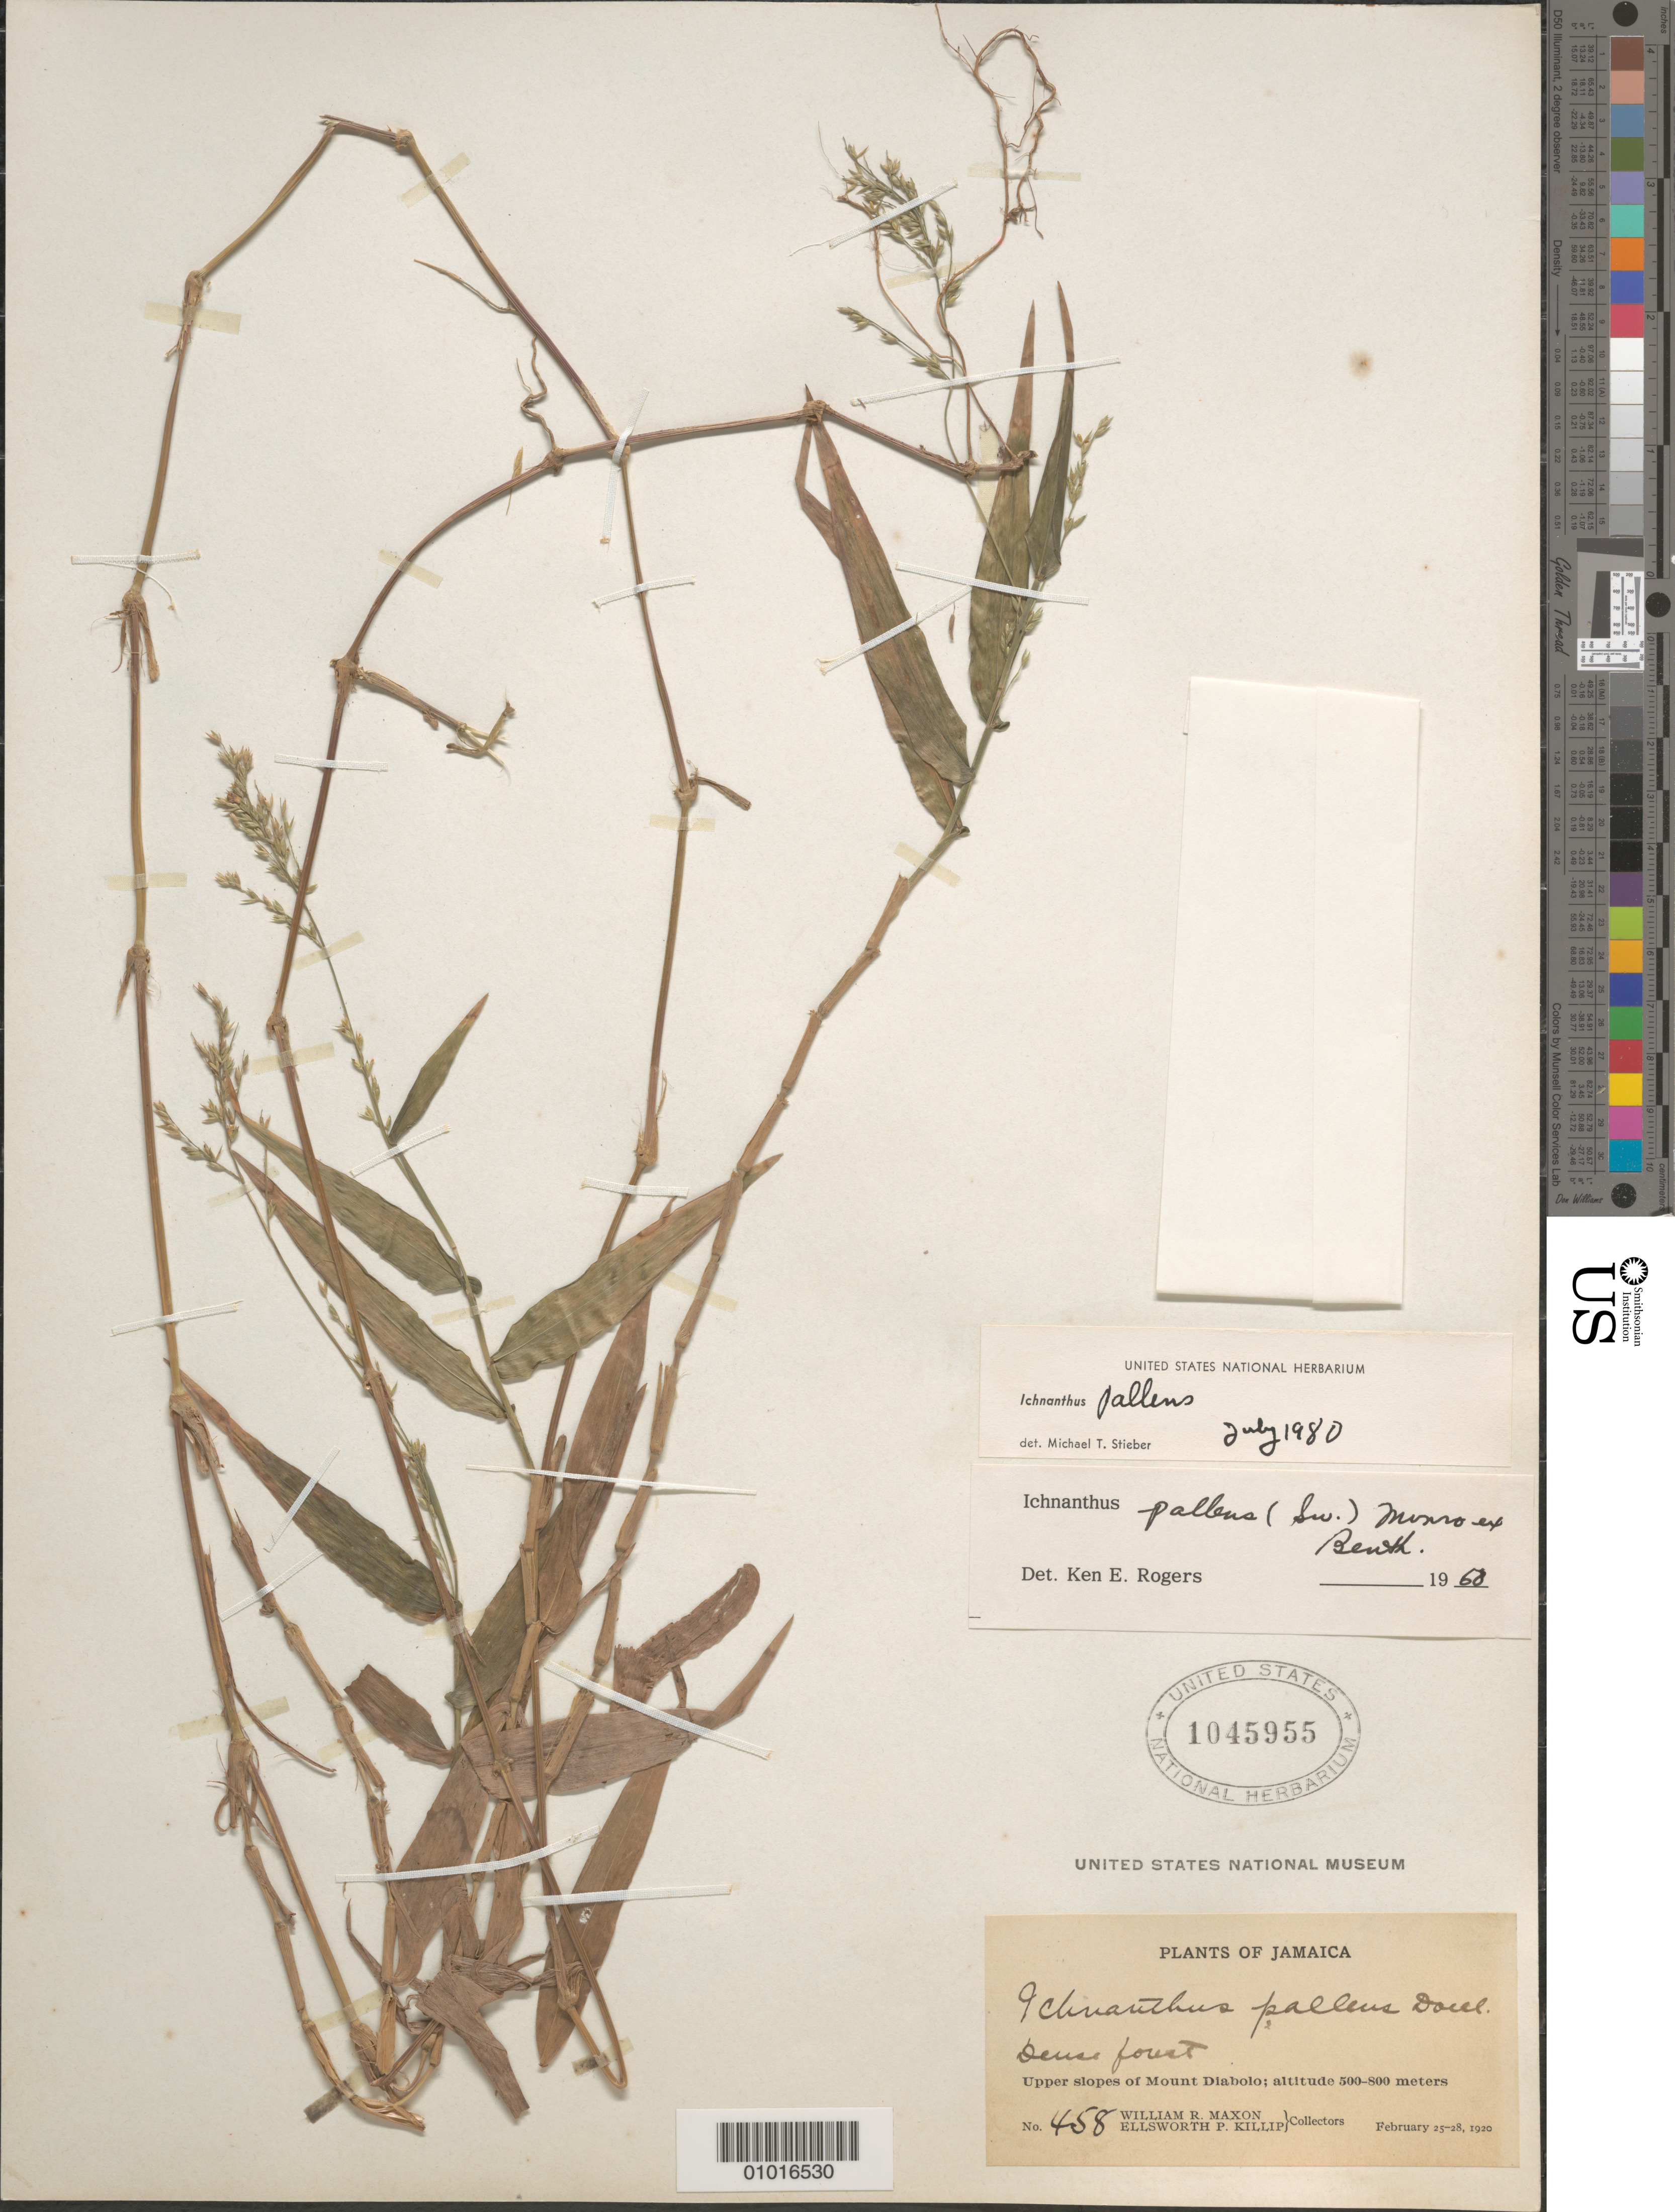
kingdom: Plantae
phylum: Tracheophyta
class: Liliopsida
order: Poales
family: Poaceae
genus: Ichnanthus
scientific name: Ichnanthus pallens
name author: (Sw.) Munro ex Benth.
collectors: W. R. Maxon & E. P. Killip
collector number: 458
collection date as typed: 25 Feb 1920 to 28 Feb 1920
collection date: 1920-02-25/1920-02-28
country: Jamaica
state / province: Saint Catherine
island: Jamaica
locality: Mt. Diablo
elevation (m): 500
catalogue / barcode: US 1045955